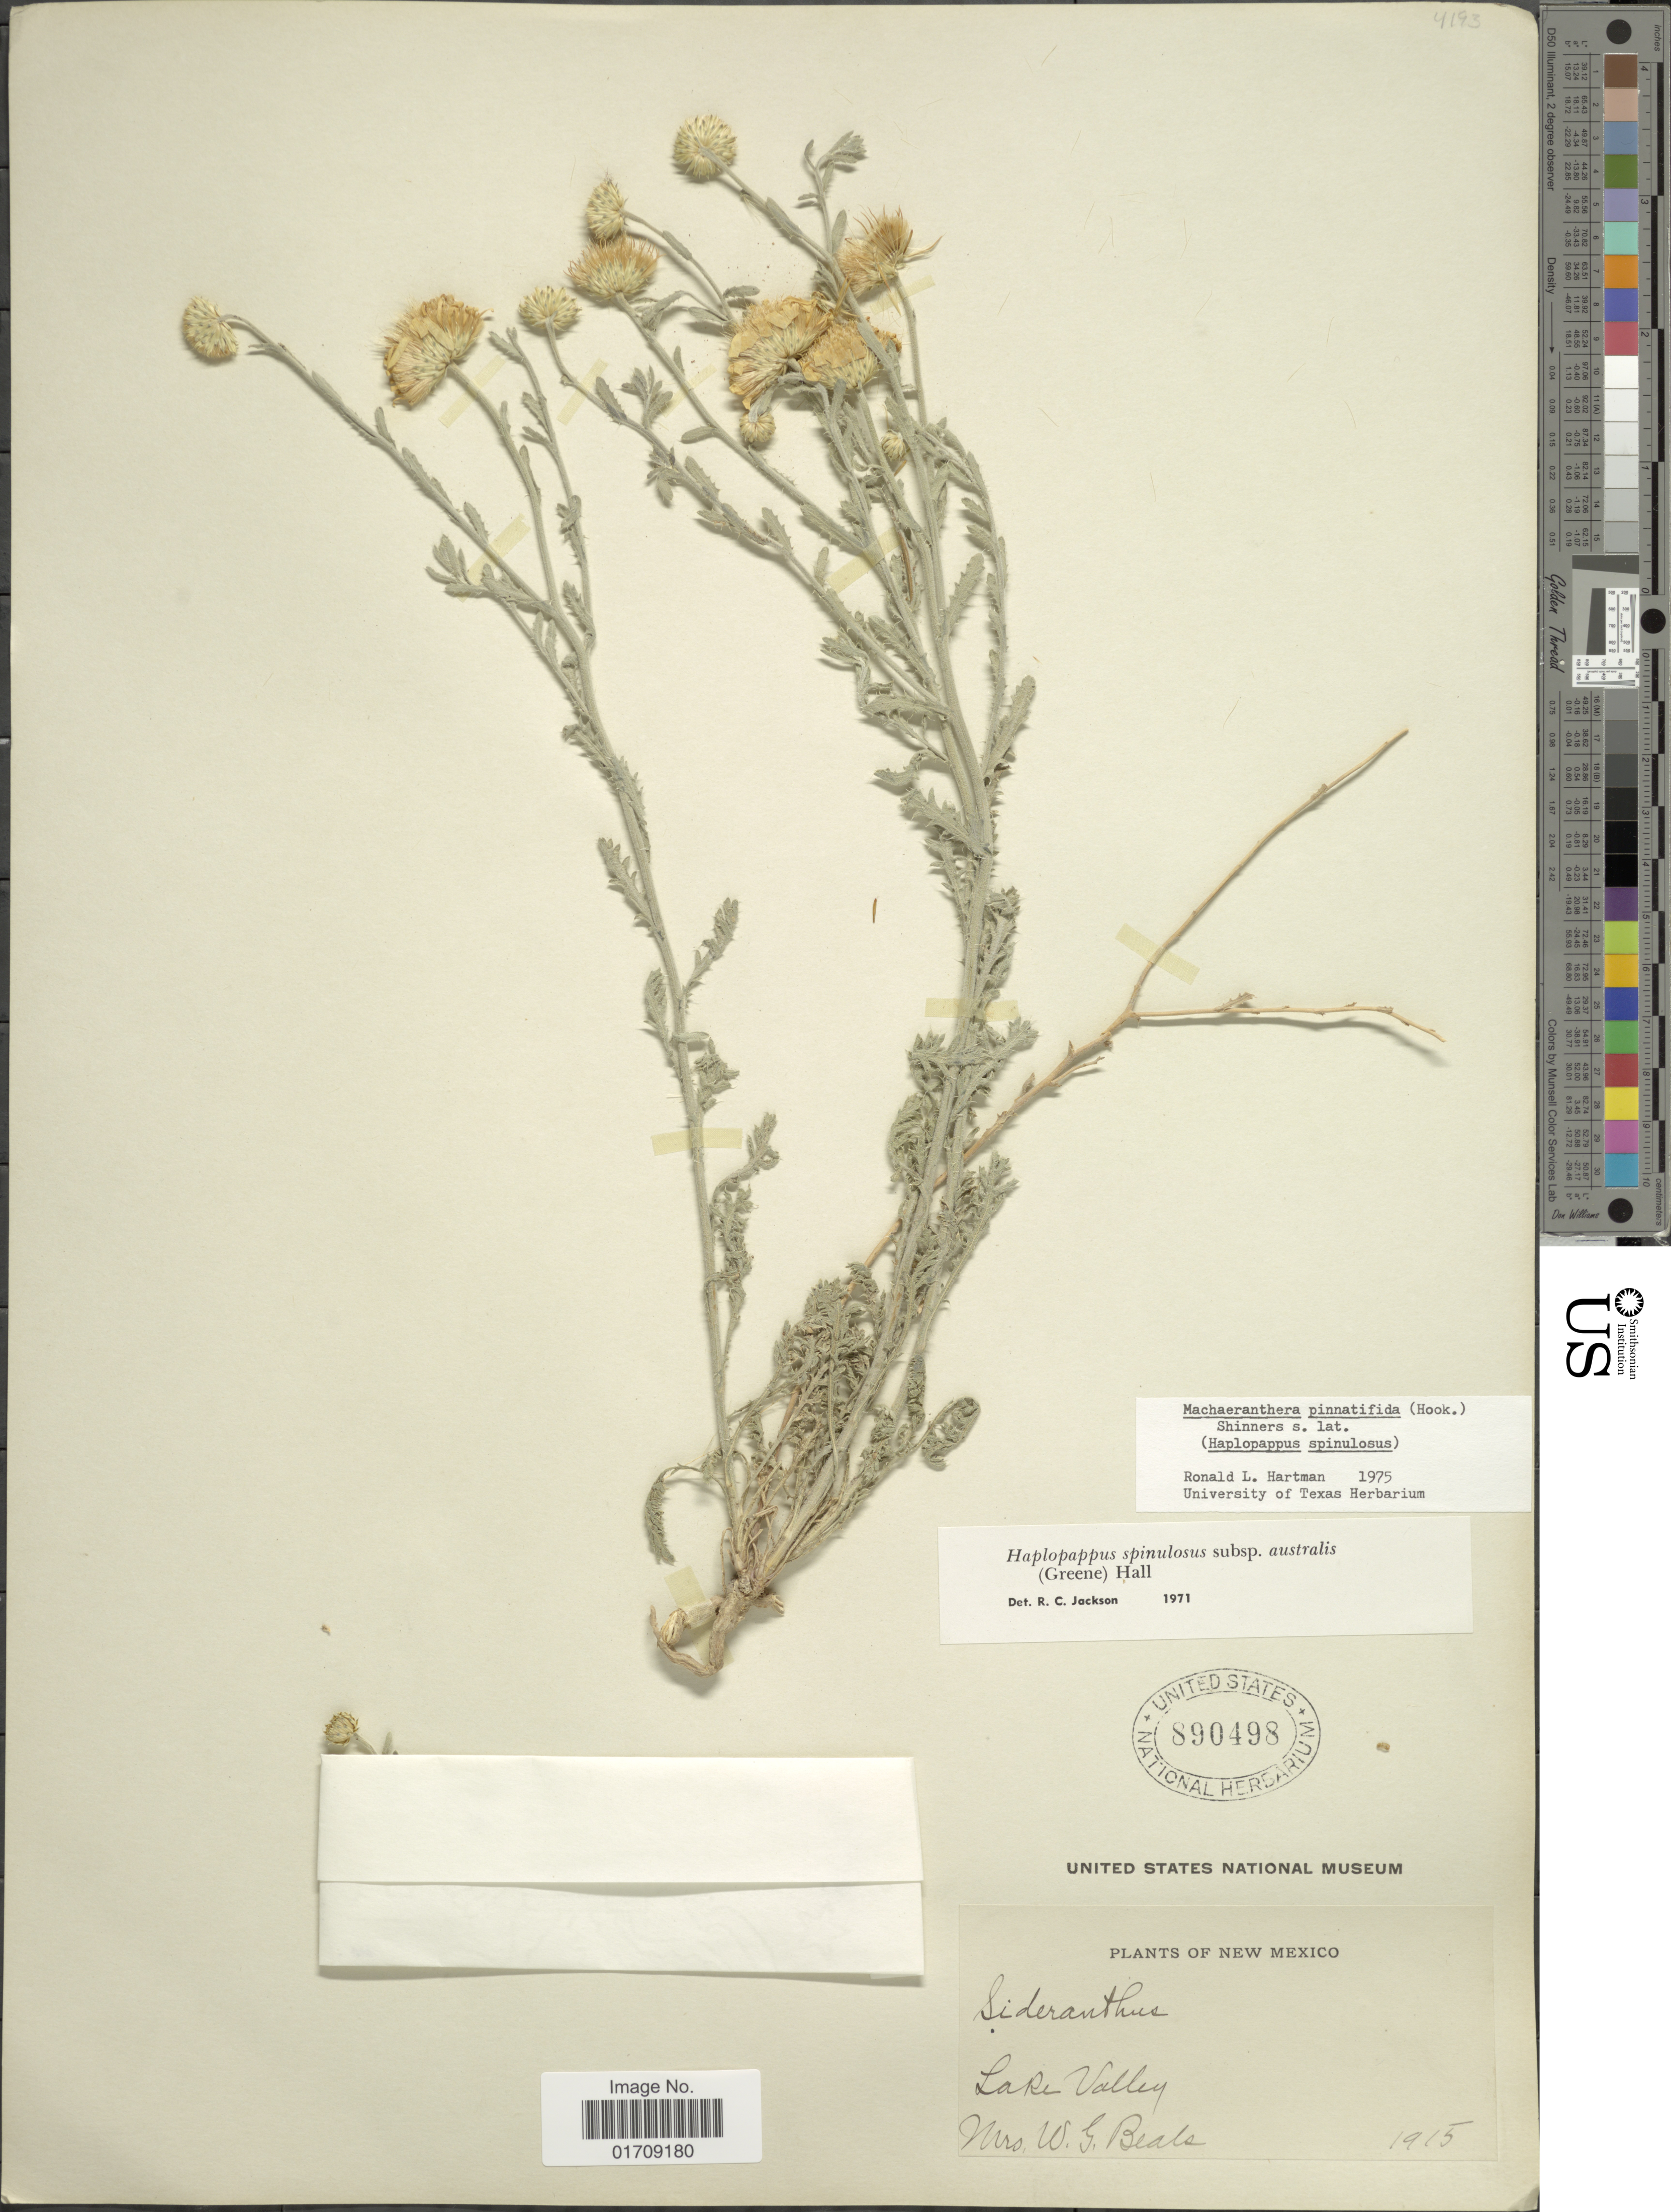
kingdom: Plantae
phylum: Tracheophyta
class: Magnoliopsida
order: Asterales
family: Asteraceae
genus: Machaeranthera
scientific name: Machaeranthera pinnatifida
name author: (Hook.) Shinners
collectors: Mrs. W. G. Beals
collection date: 1915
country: United States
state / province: New Mexico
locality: Lake Valley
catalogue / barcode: US 890498